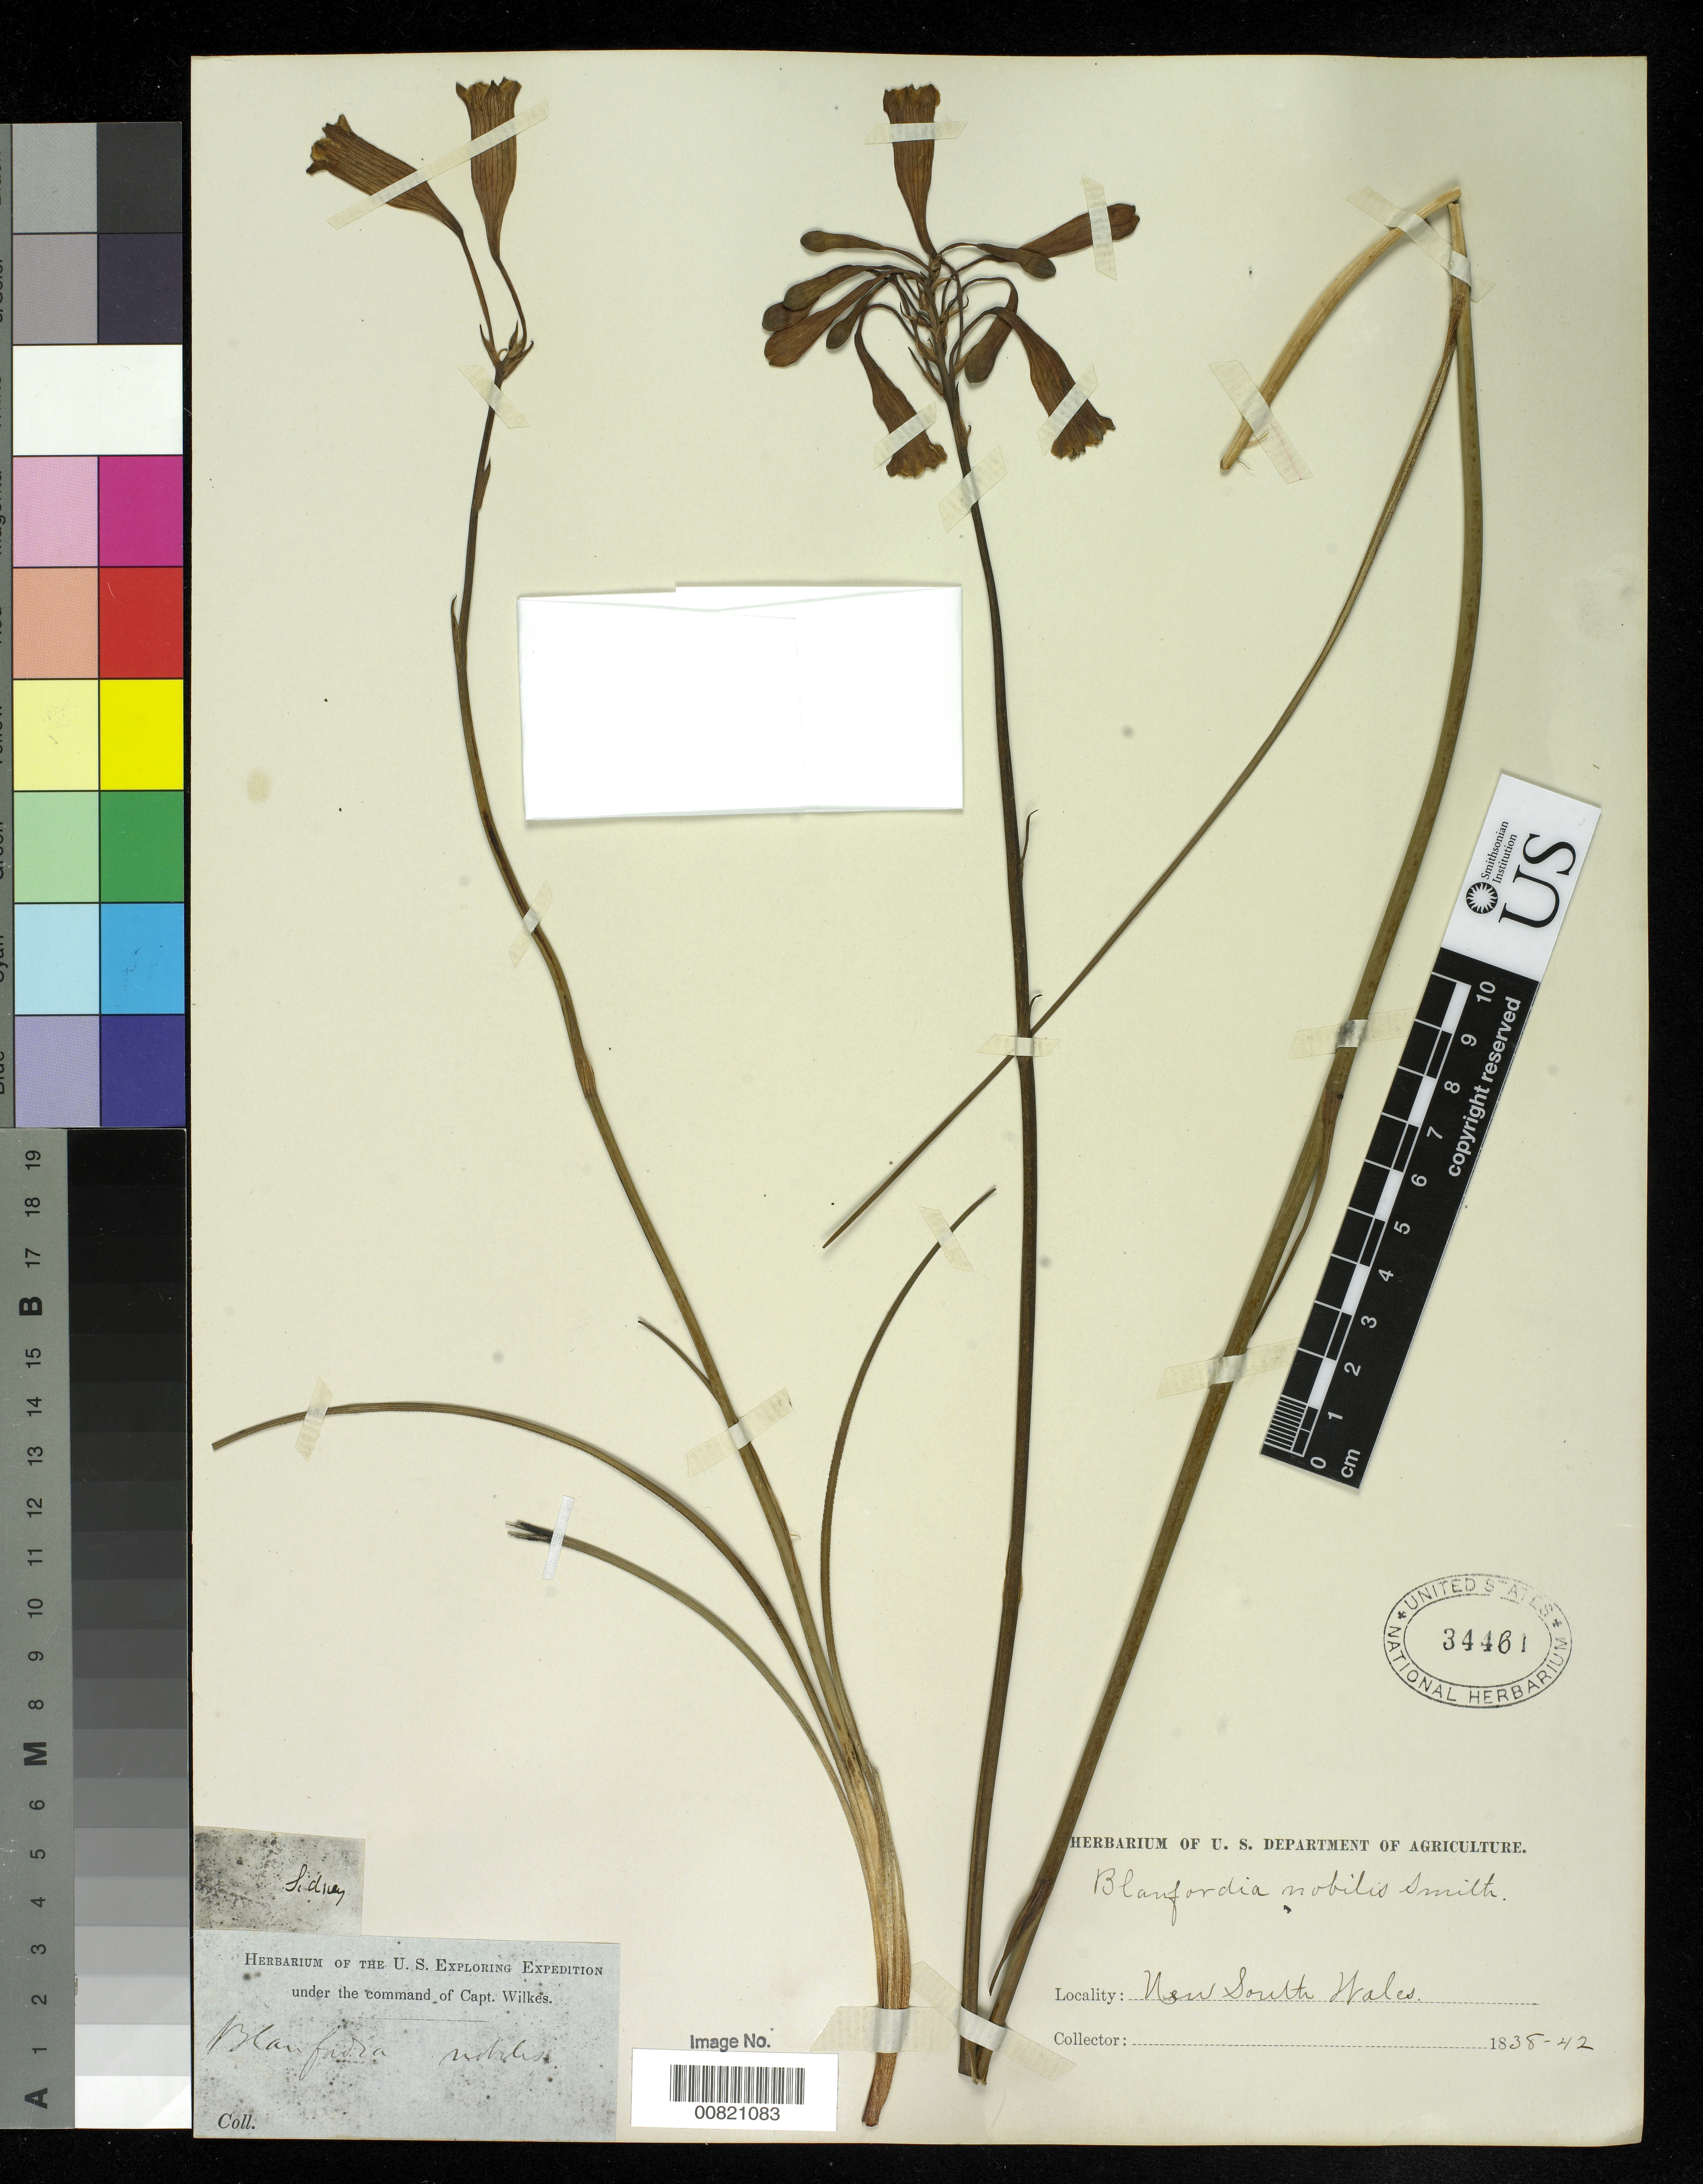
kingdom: Plantae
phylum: Tracheophyta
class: Liliopsida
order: Asparagales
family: Blandfordiaceae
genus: Blandfordia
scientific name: Blandfordia nobilis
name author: Sm.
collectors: Wilkes Explor. Exped.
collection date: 1838/1842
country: Australia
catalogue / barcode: US 34461